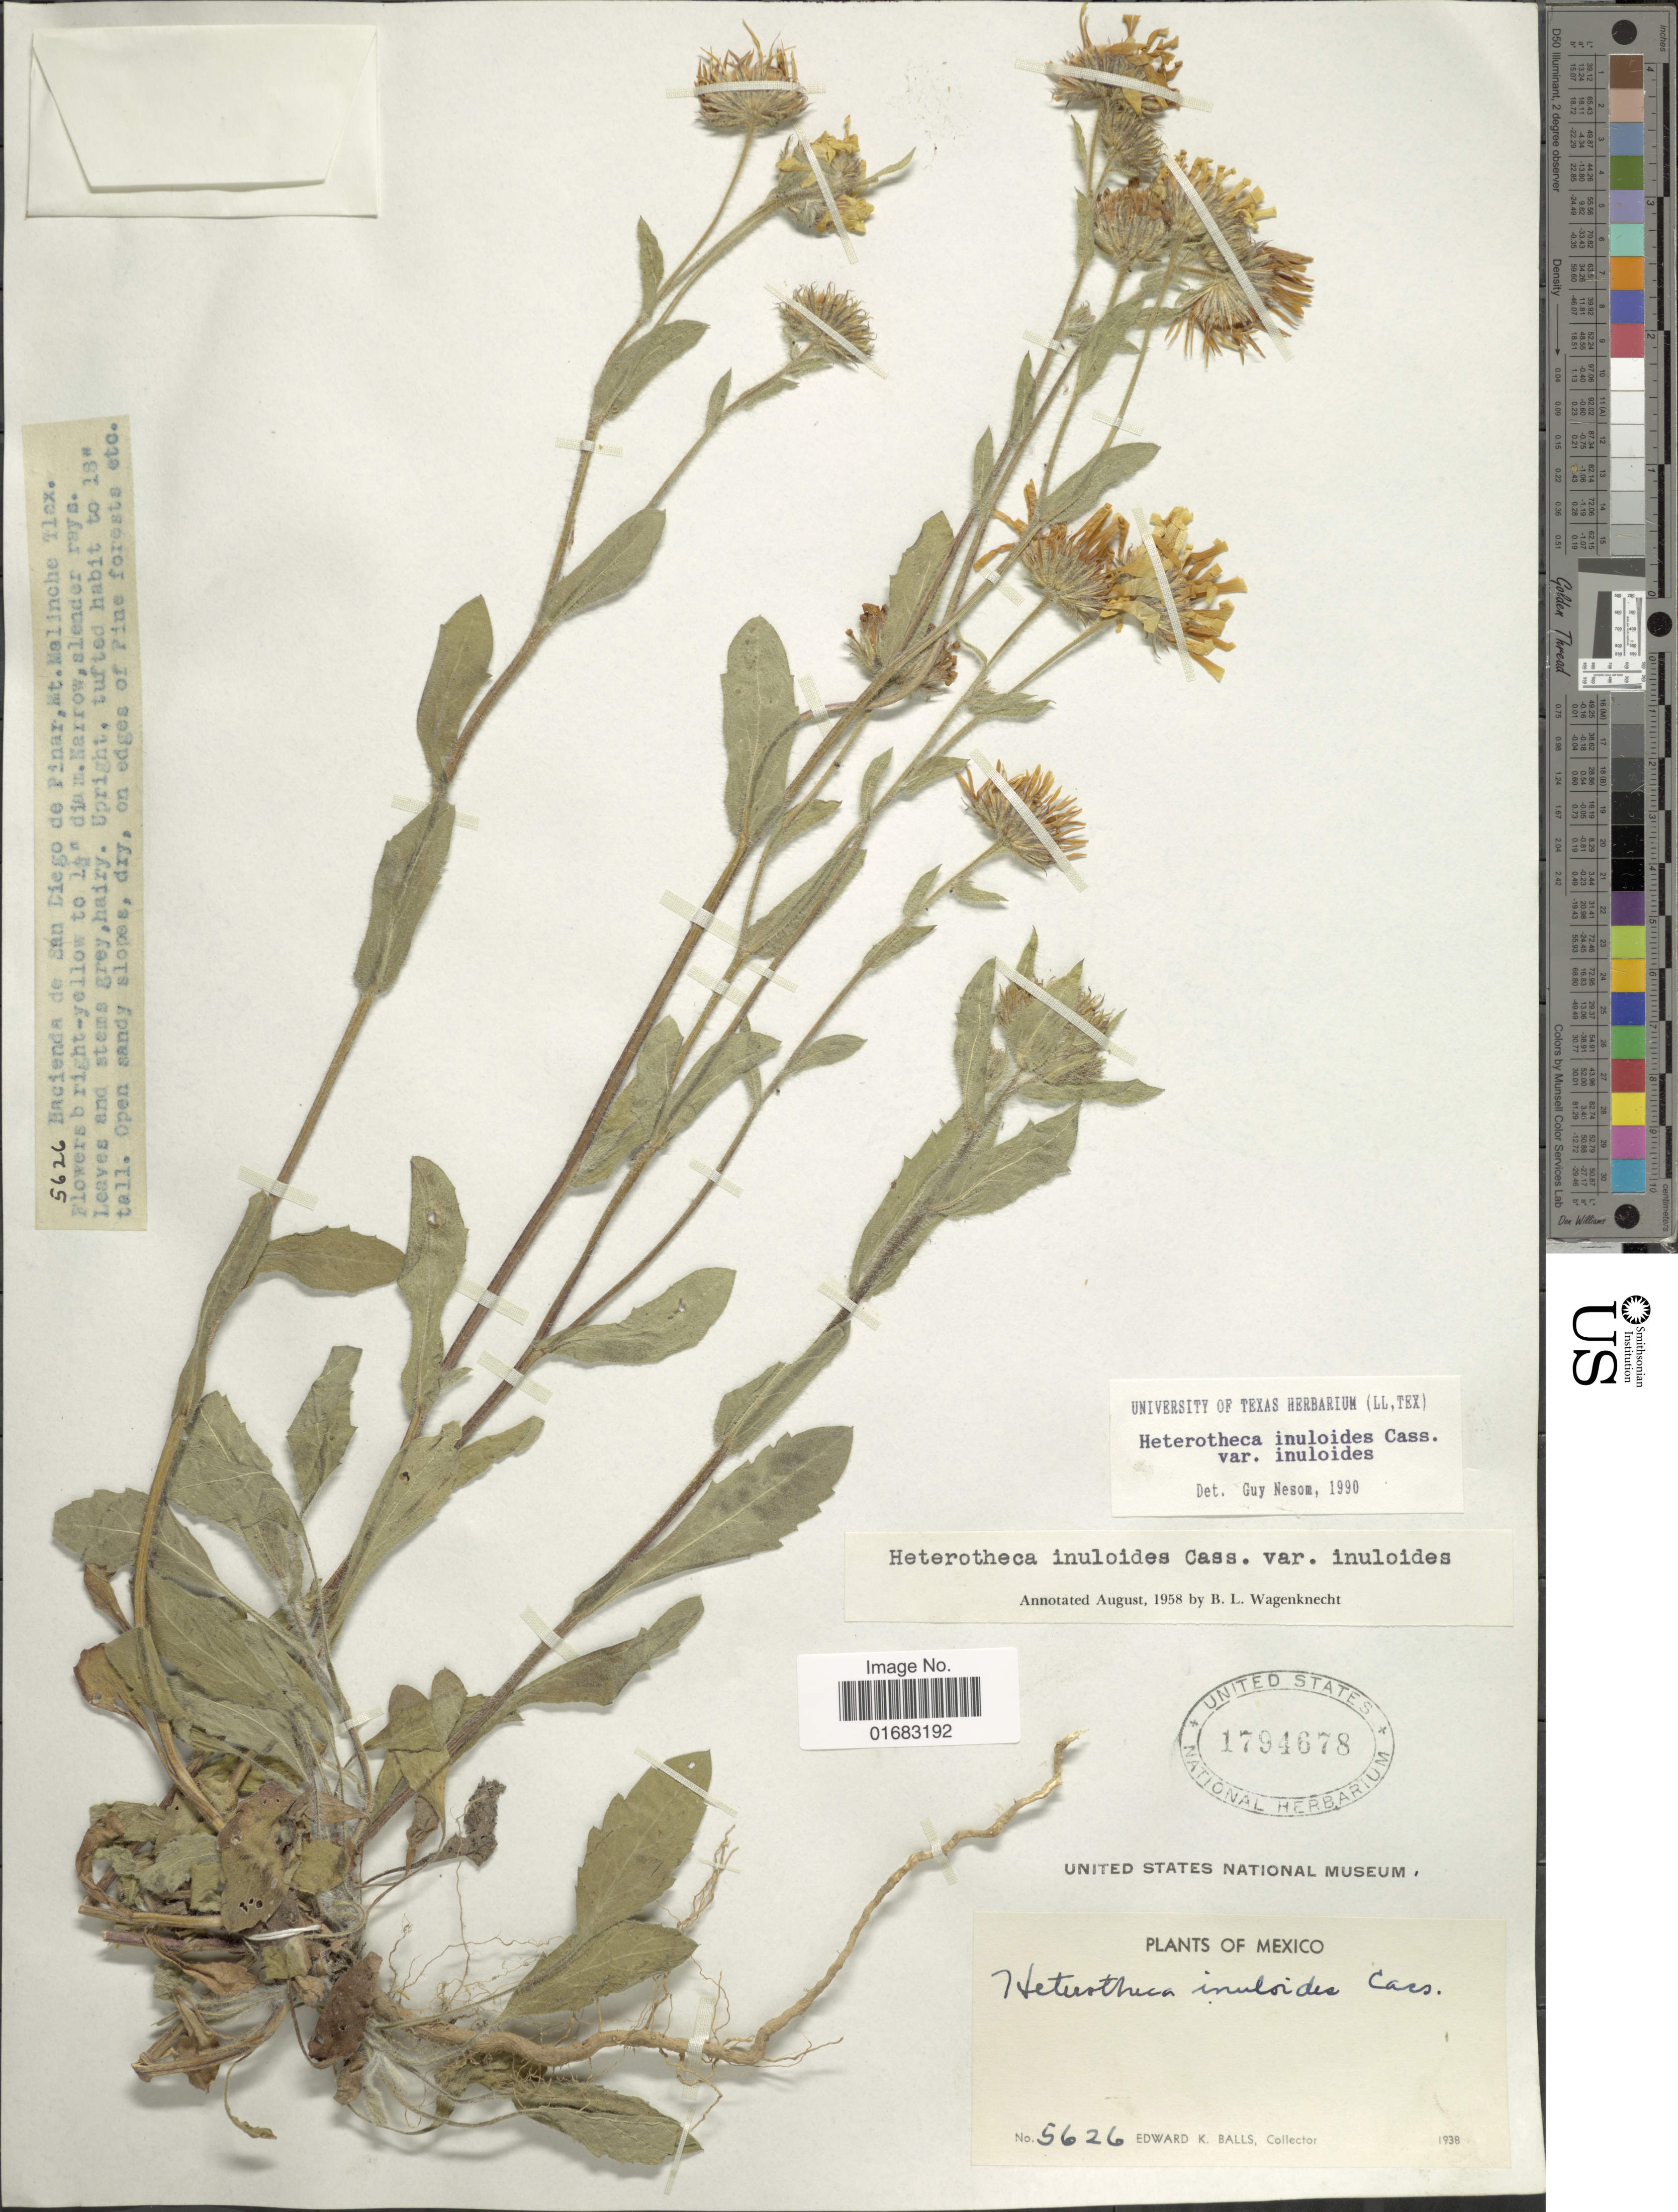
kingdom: Plantae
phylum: Tracheophyta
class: Magnoliopsida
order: Asterales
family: Asteraceae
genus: Heterotheca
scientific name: Heterotheca inuloides var. inuloides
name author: Cass.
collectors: E. K. Balls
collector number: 5626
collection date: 1938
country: Mexico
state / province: México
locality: México.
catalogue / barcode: US 1794678